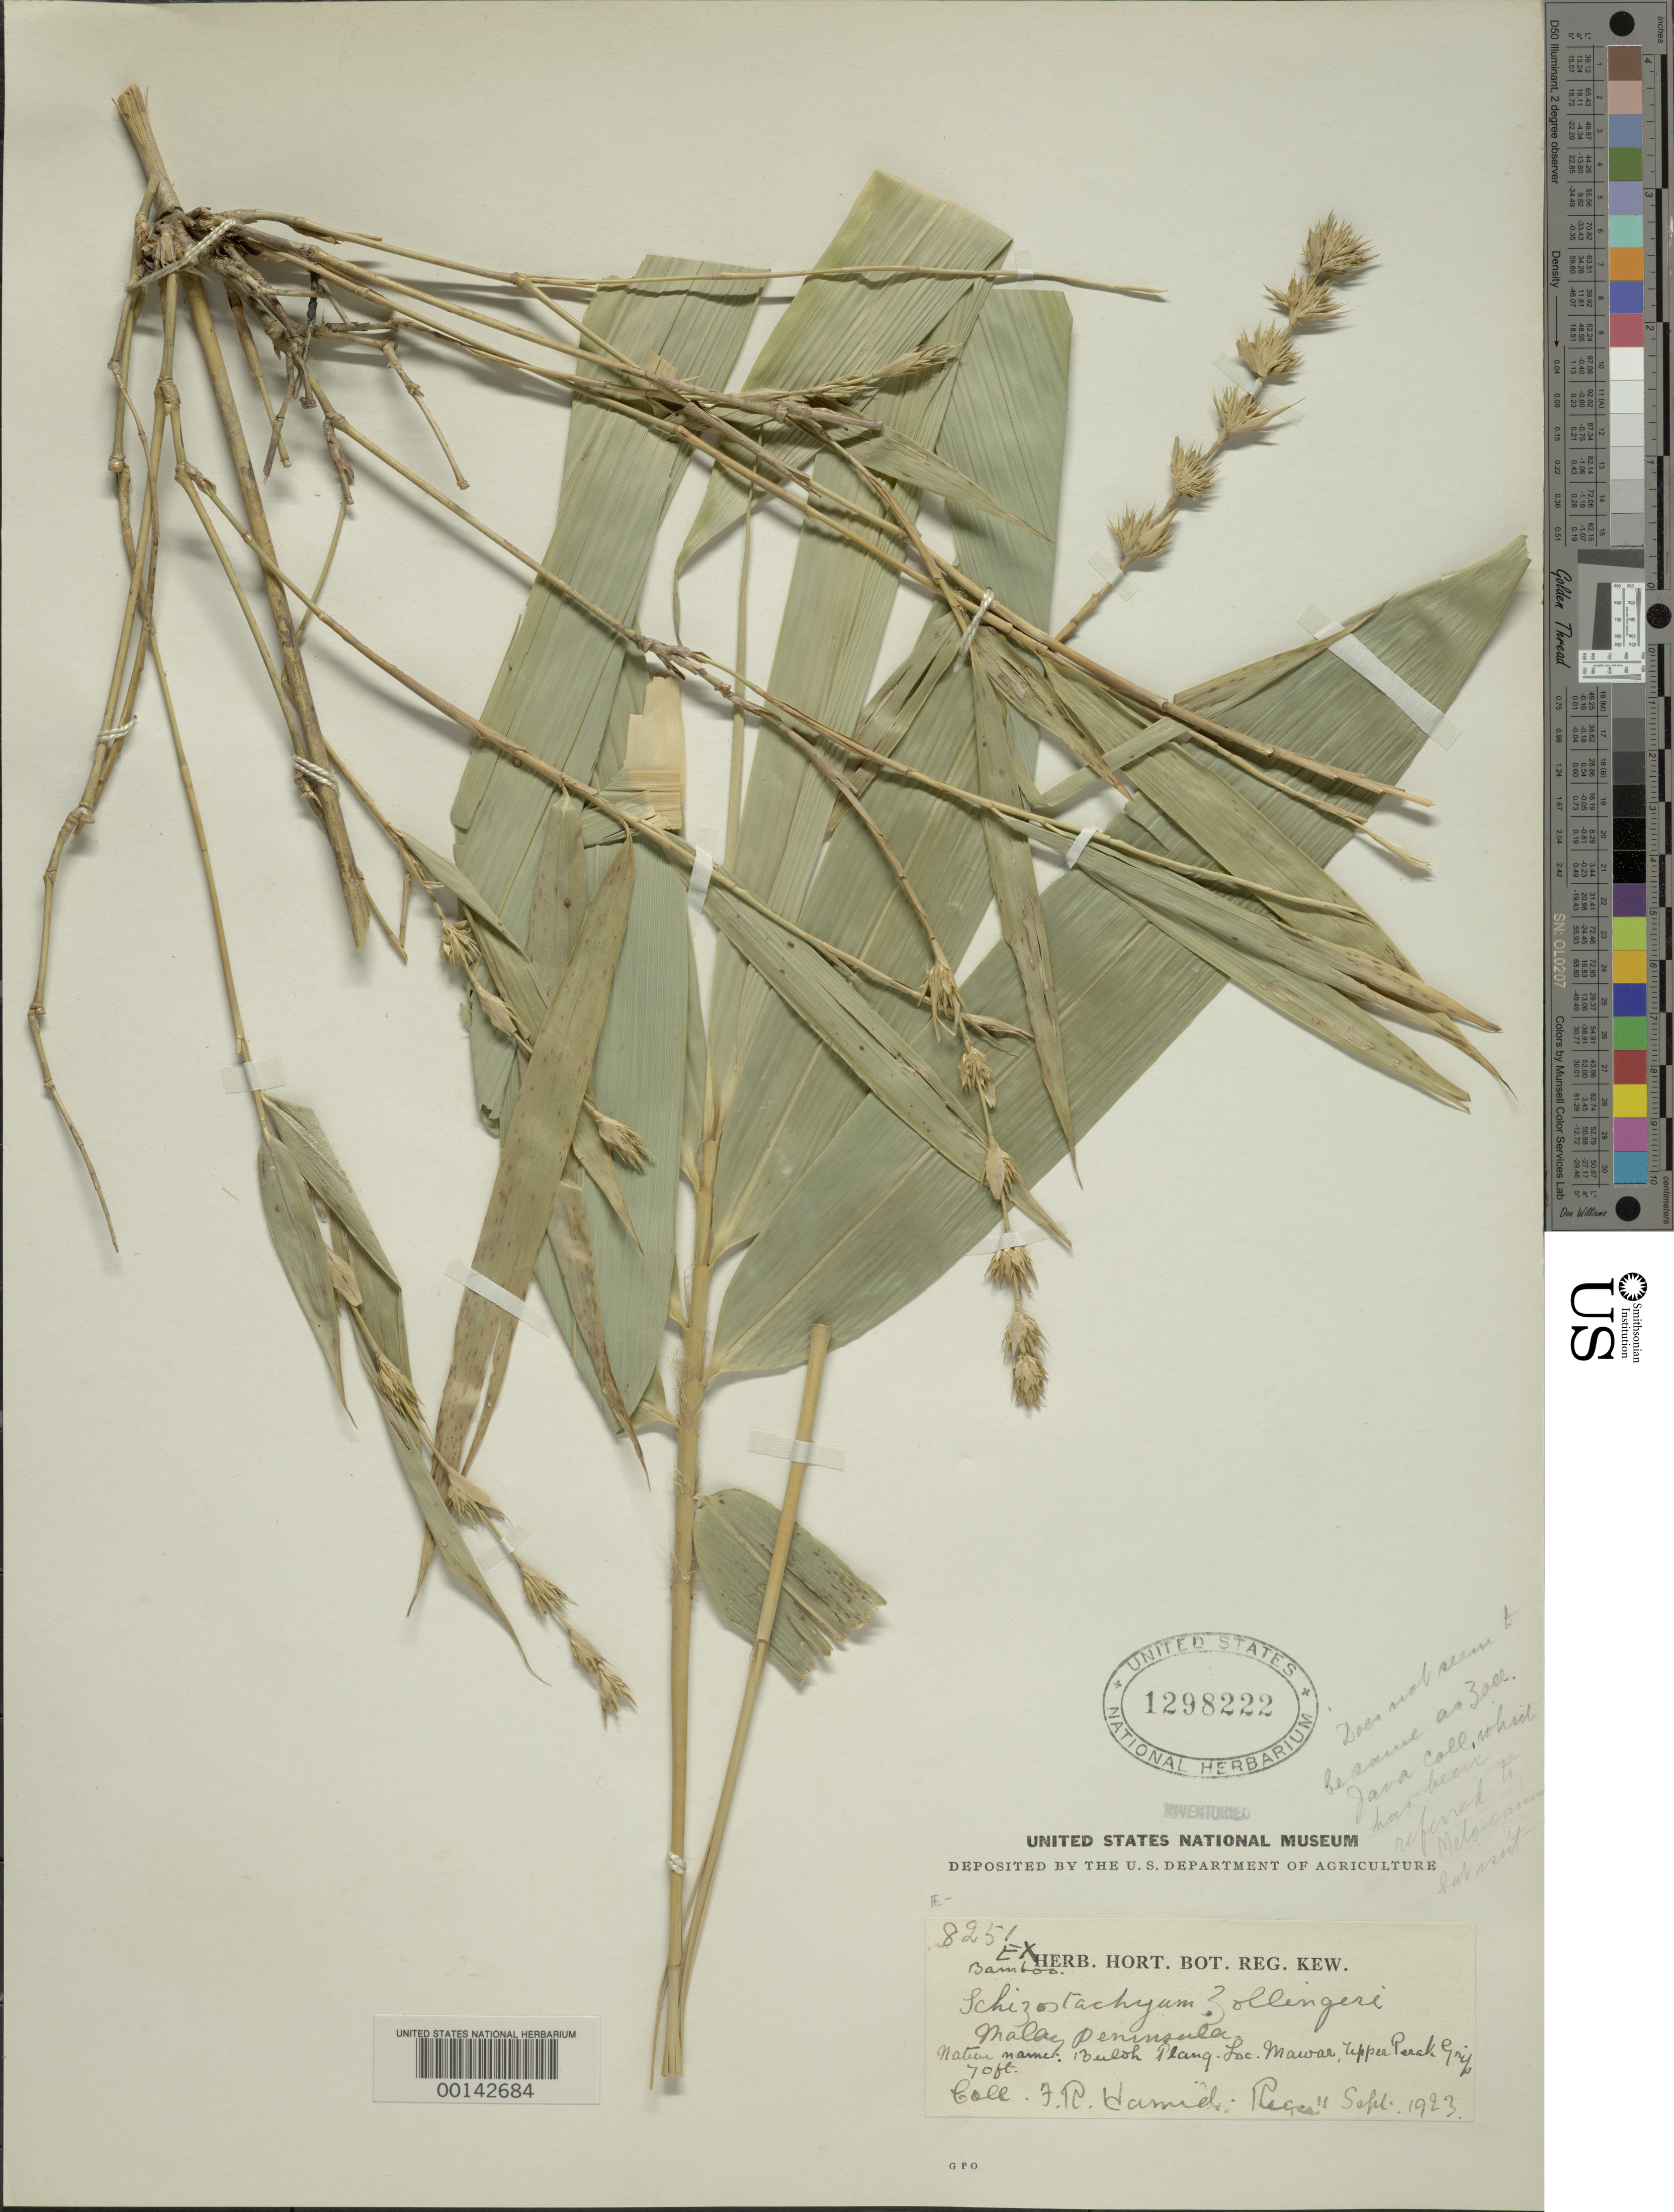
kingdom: Plantae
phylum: Tracheophyta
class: Liliopsida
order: Poales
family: Poaceae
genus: Schizostachyum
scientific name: Schizostachyum zollingeri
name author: Steud.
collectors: F. Hamid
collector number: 8251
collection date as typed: Sep 1923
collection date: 1923-09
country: Malaysia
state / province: Perak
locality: Mawar [Malay Peninsula]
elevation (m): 21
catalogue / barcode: US 1298222